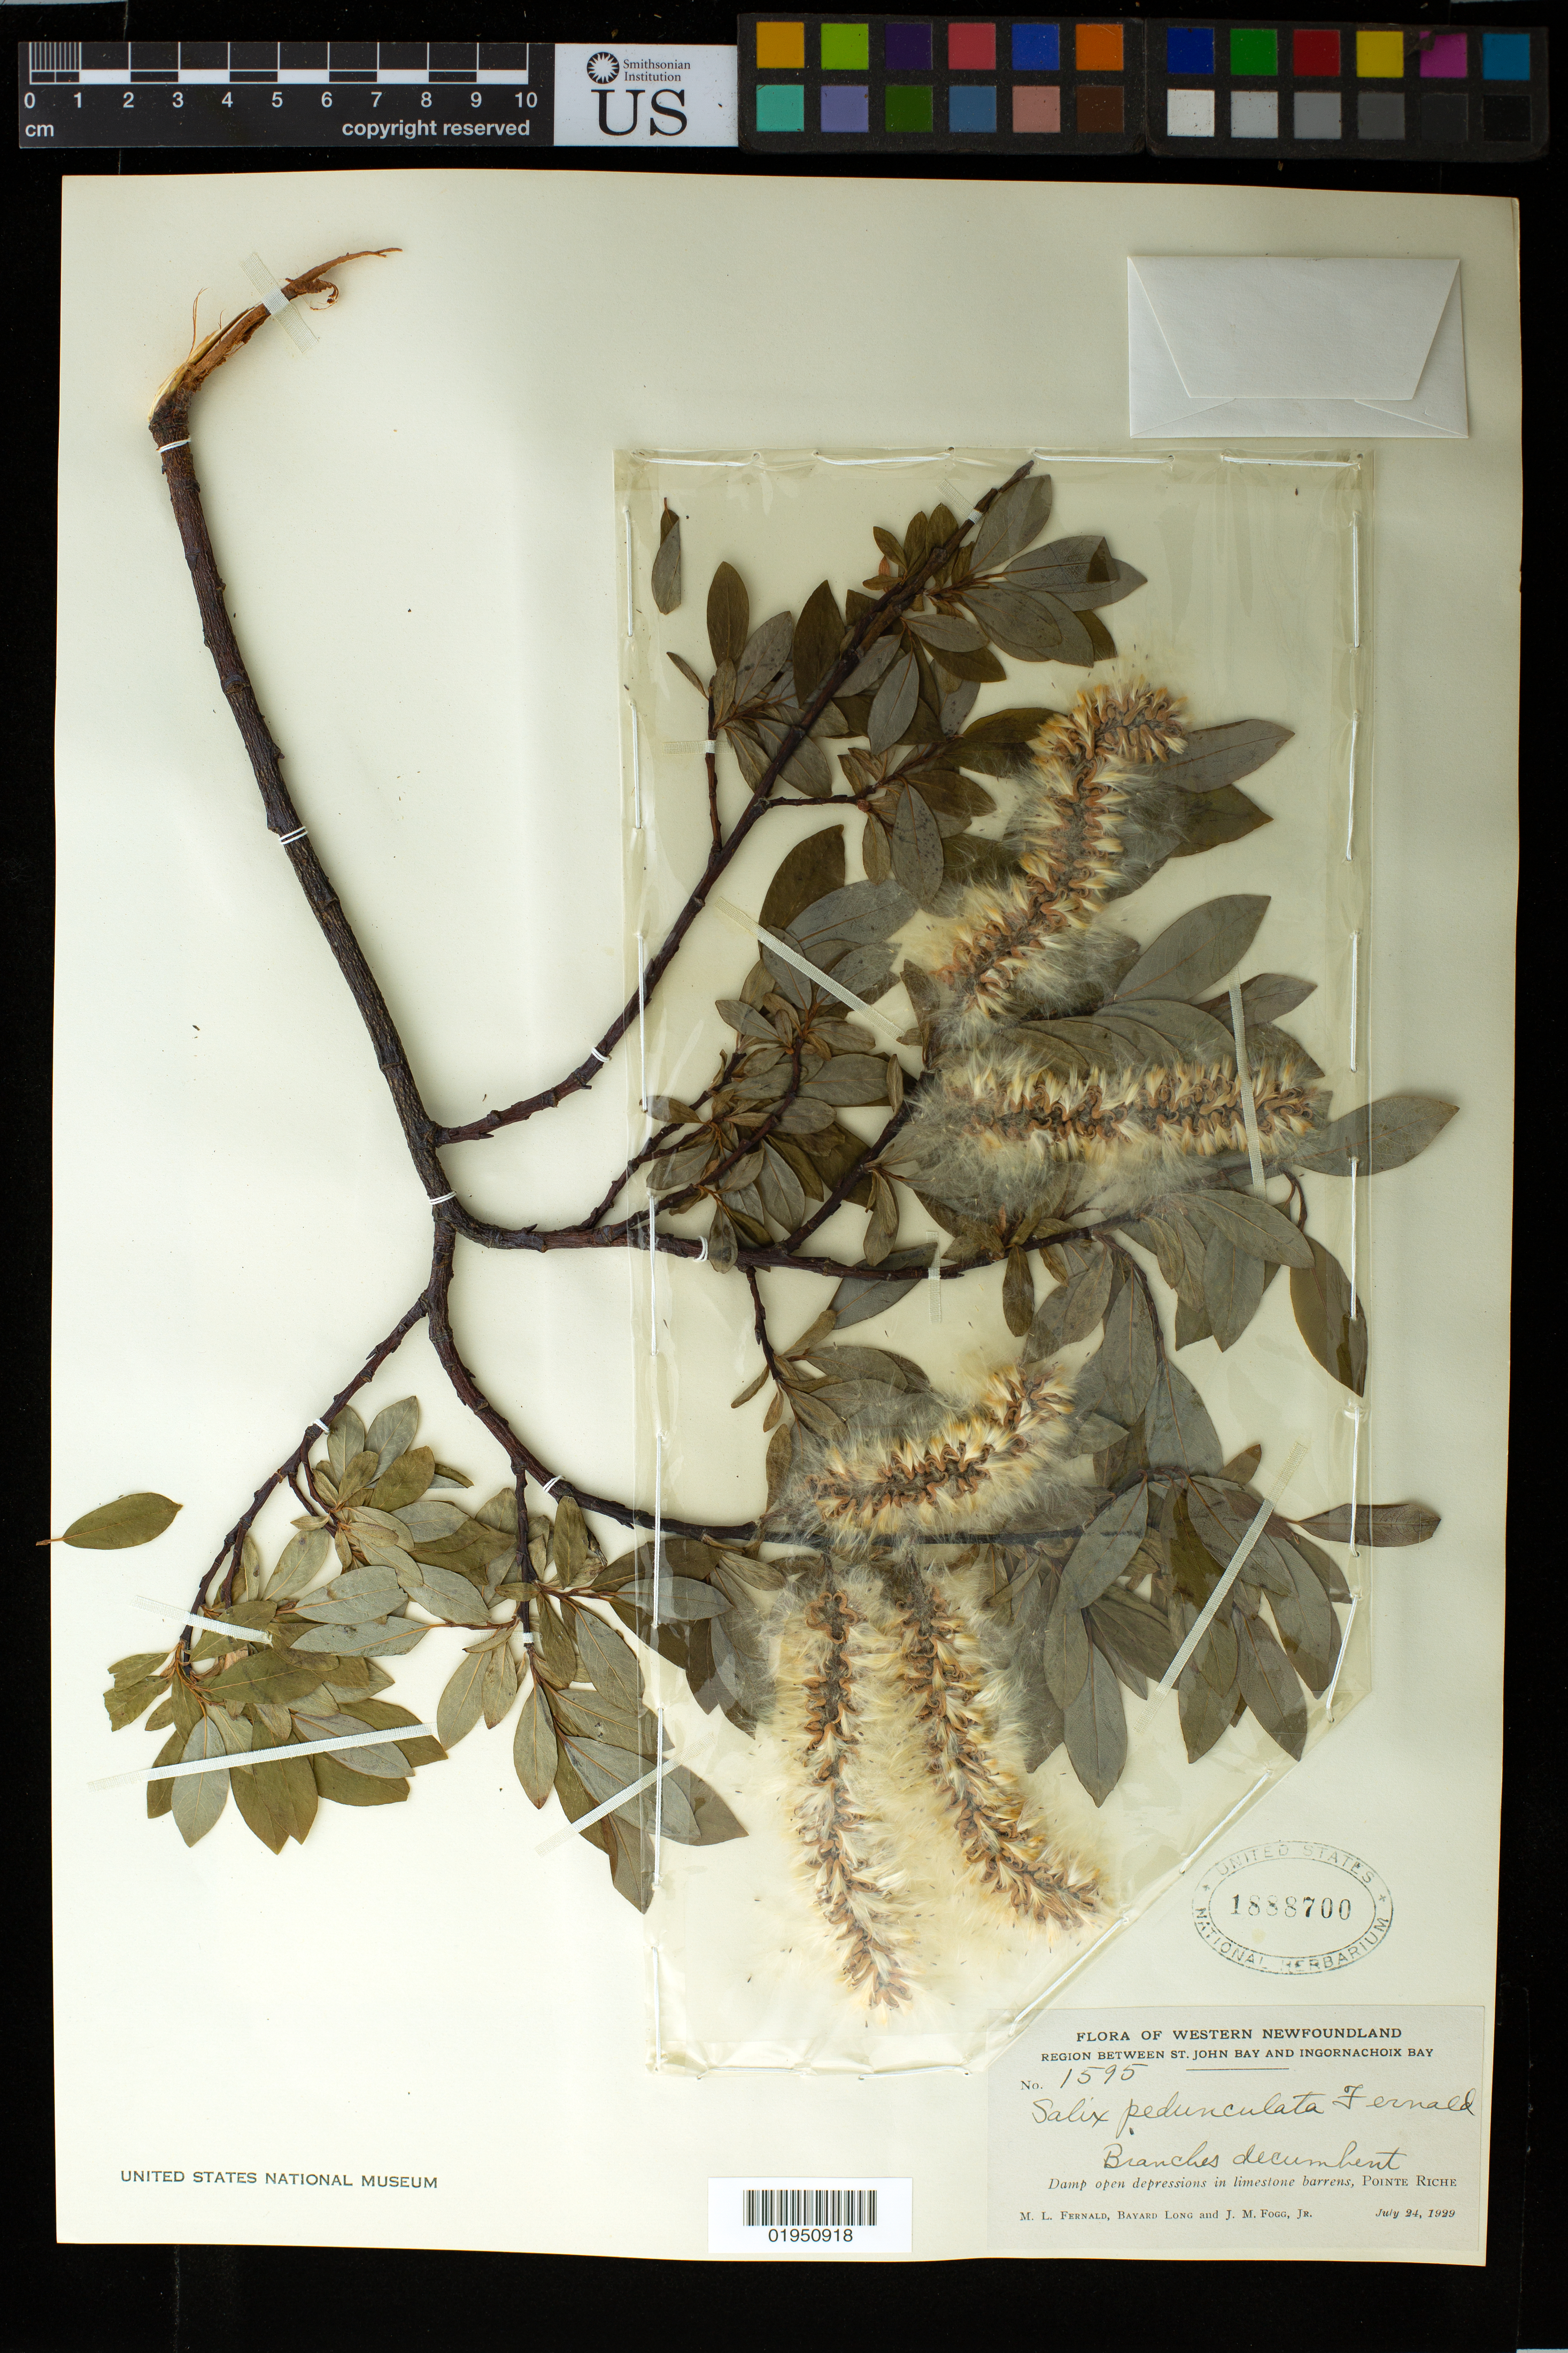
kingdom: Plantae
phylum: Tracheophyta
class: Magnoliopsida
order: Malpighiales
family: Salicaceae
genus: Salix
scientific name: Salix pedunculata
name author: Fernald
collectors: M. L. Fernald, B. Long & J. Fogg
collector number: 1595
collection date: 1929-07-24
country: Canada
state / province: Newfoundland and Labrador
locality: Western Newfoundland. Region between St. John Bay and Ingornachoix Bay. Pointe Riche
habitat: damp open depressions and limestone barrens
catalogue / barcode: US 1888700